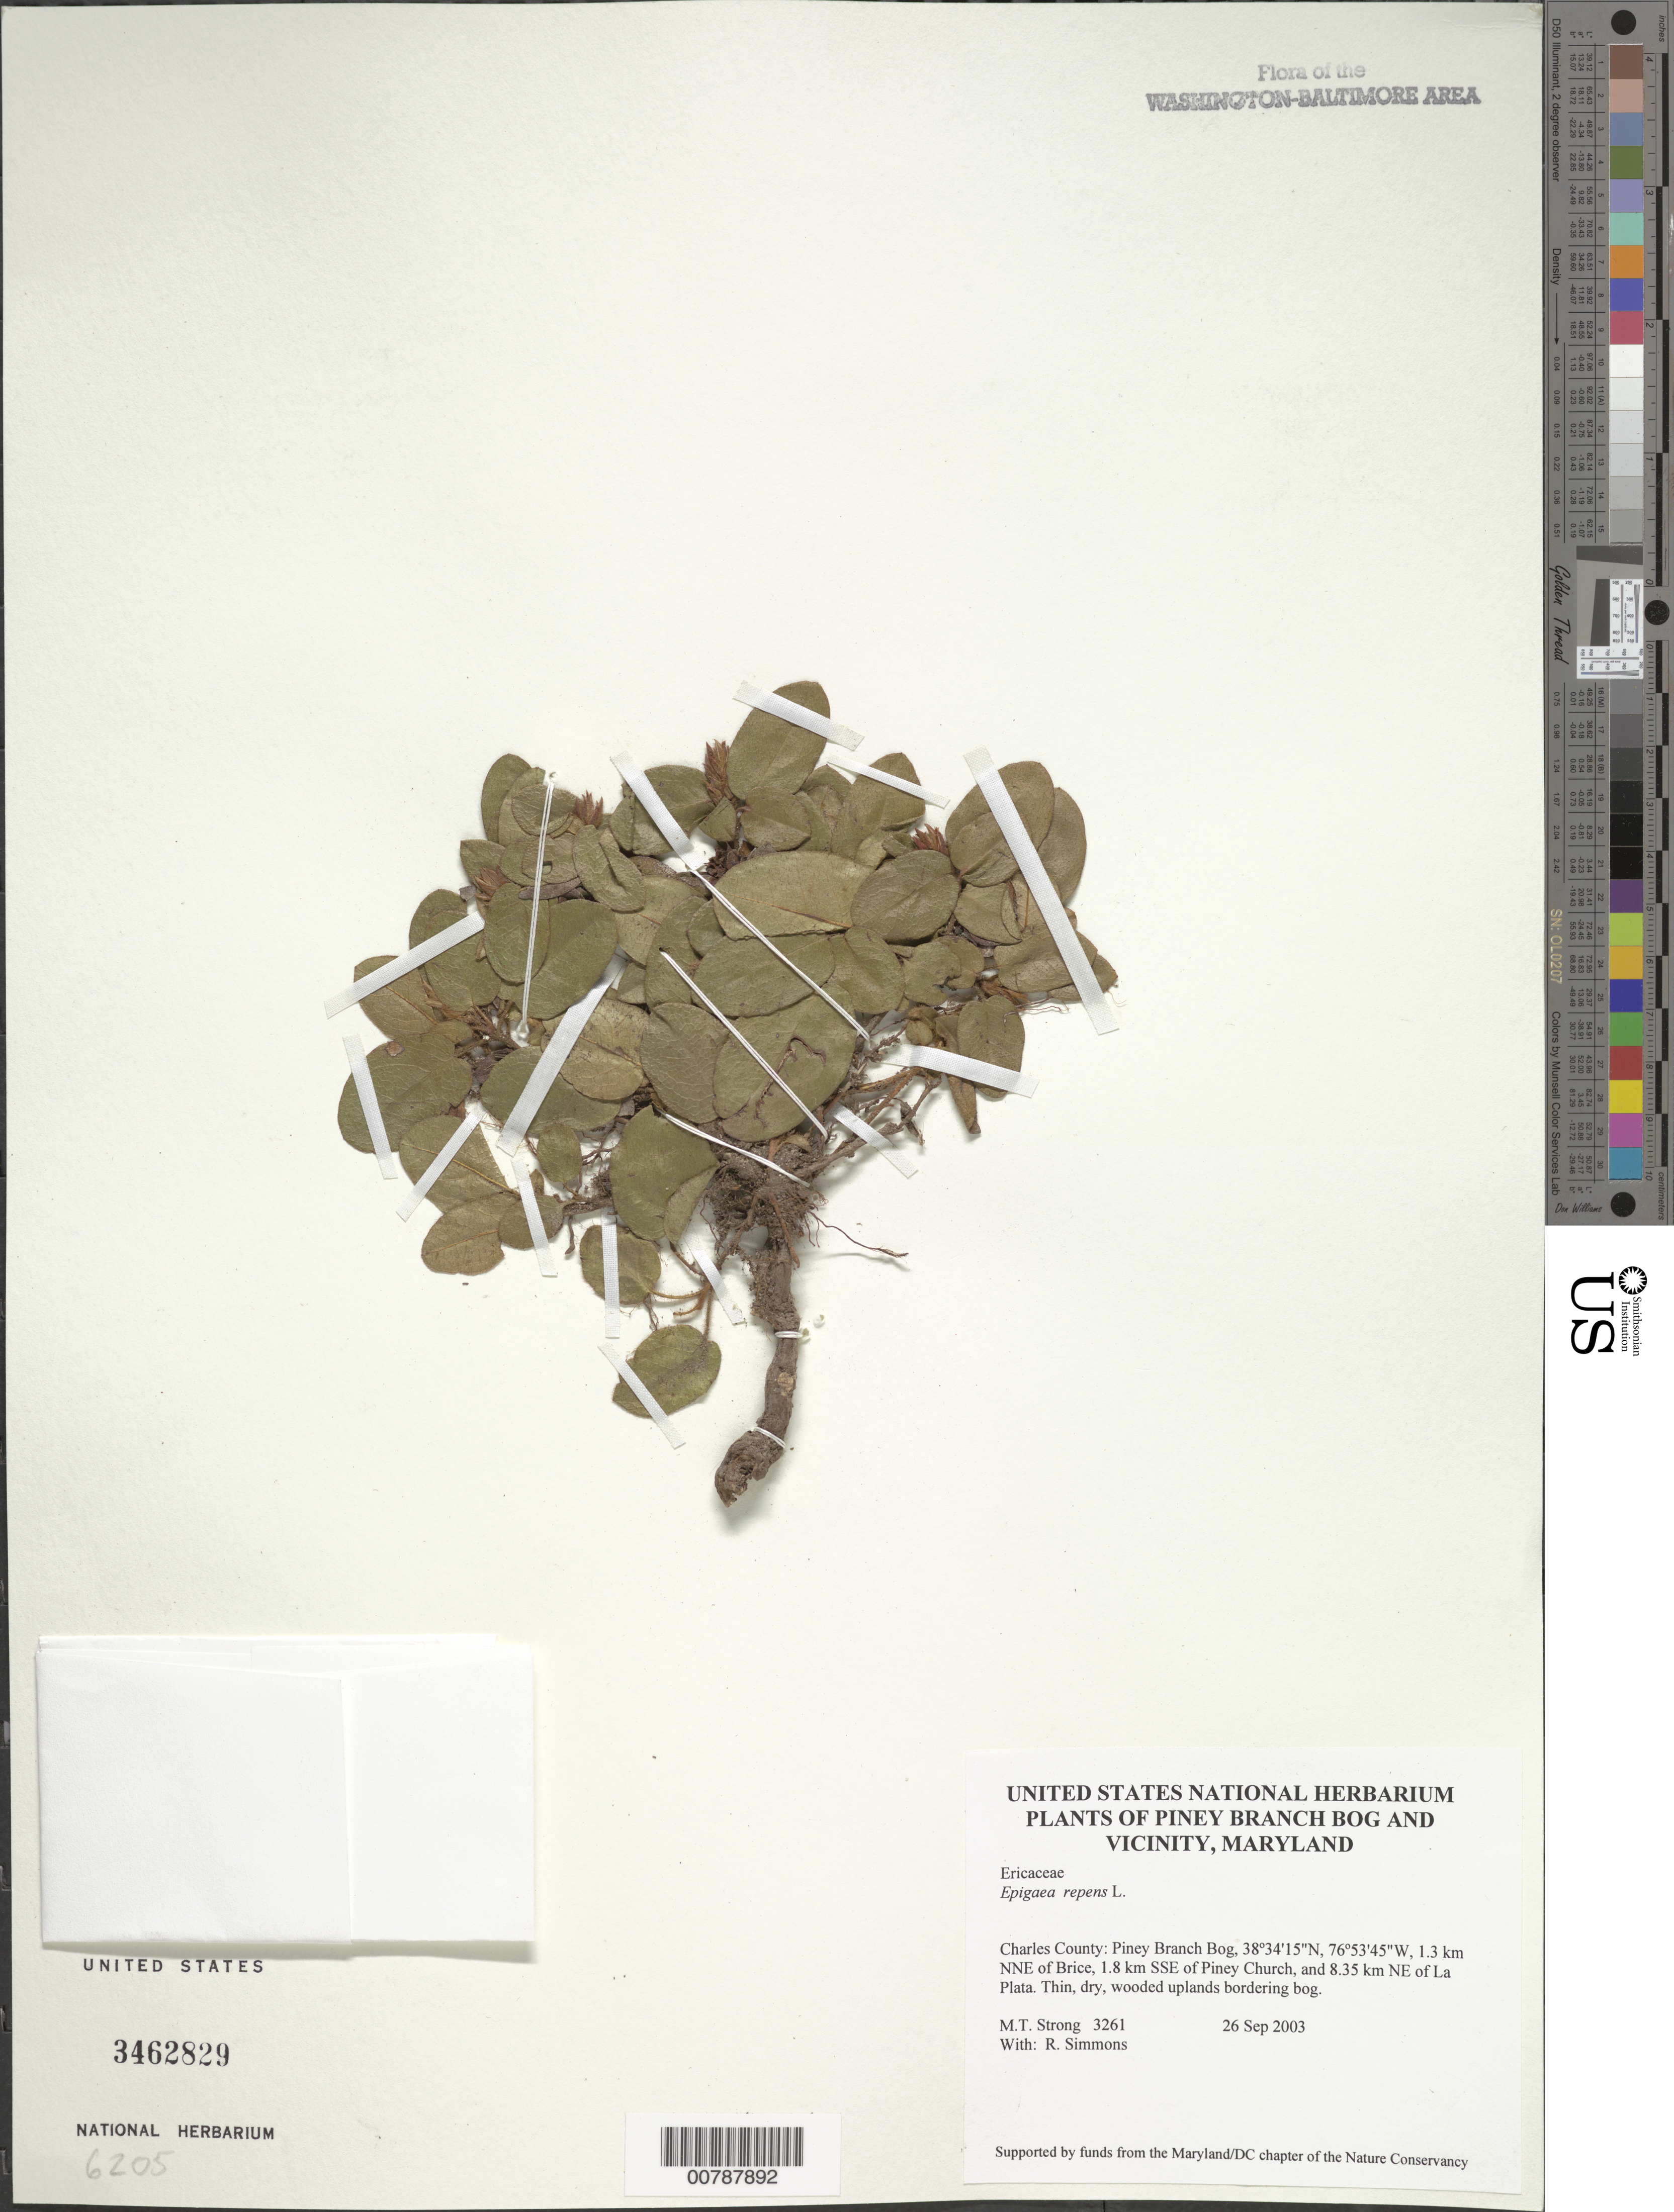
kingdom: Plantae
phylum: Tracheophyta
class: Magnoliopsida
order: Ericales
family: Ericaceae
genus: Epigaea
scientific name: Epigaea repens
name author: L.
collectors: M. T. Strong & R. H. Simmons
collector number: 3261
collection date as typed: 26 Sep 2003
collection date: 2003-09-26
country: United States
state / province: Maryland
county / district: Charles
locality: Piney Branch Bog, 1.3 km NNE of Brice, 1.8 km SSE of Piney Church, and 8.35 km NE of La Plata.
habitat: Thin, dry, wooded uplands bordering bog.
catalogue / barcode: US 3462829